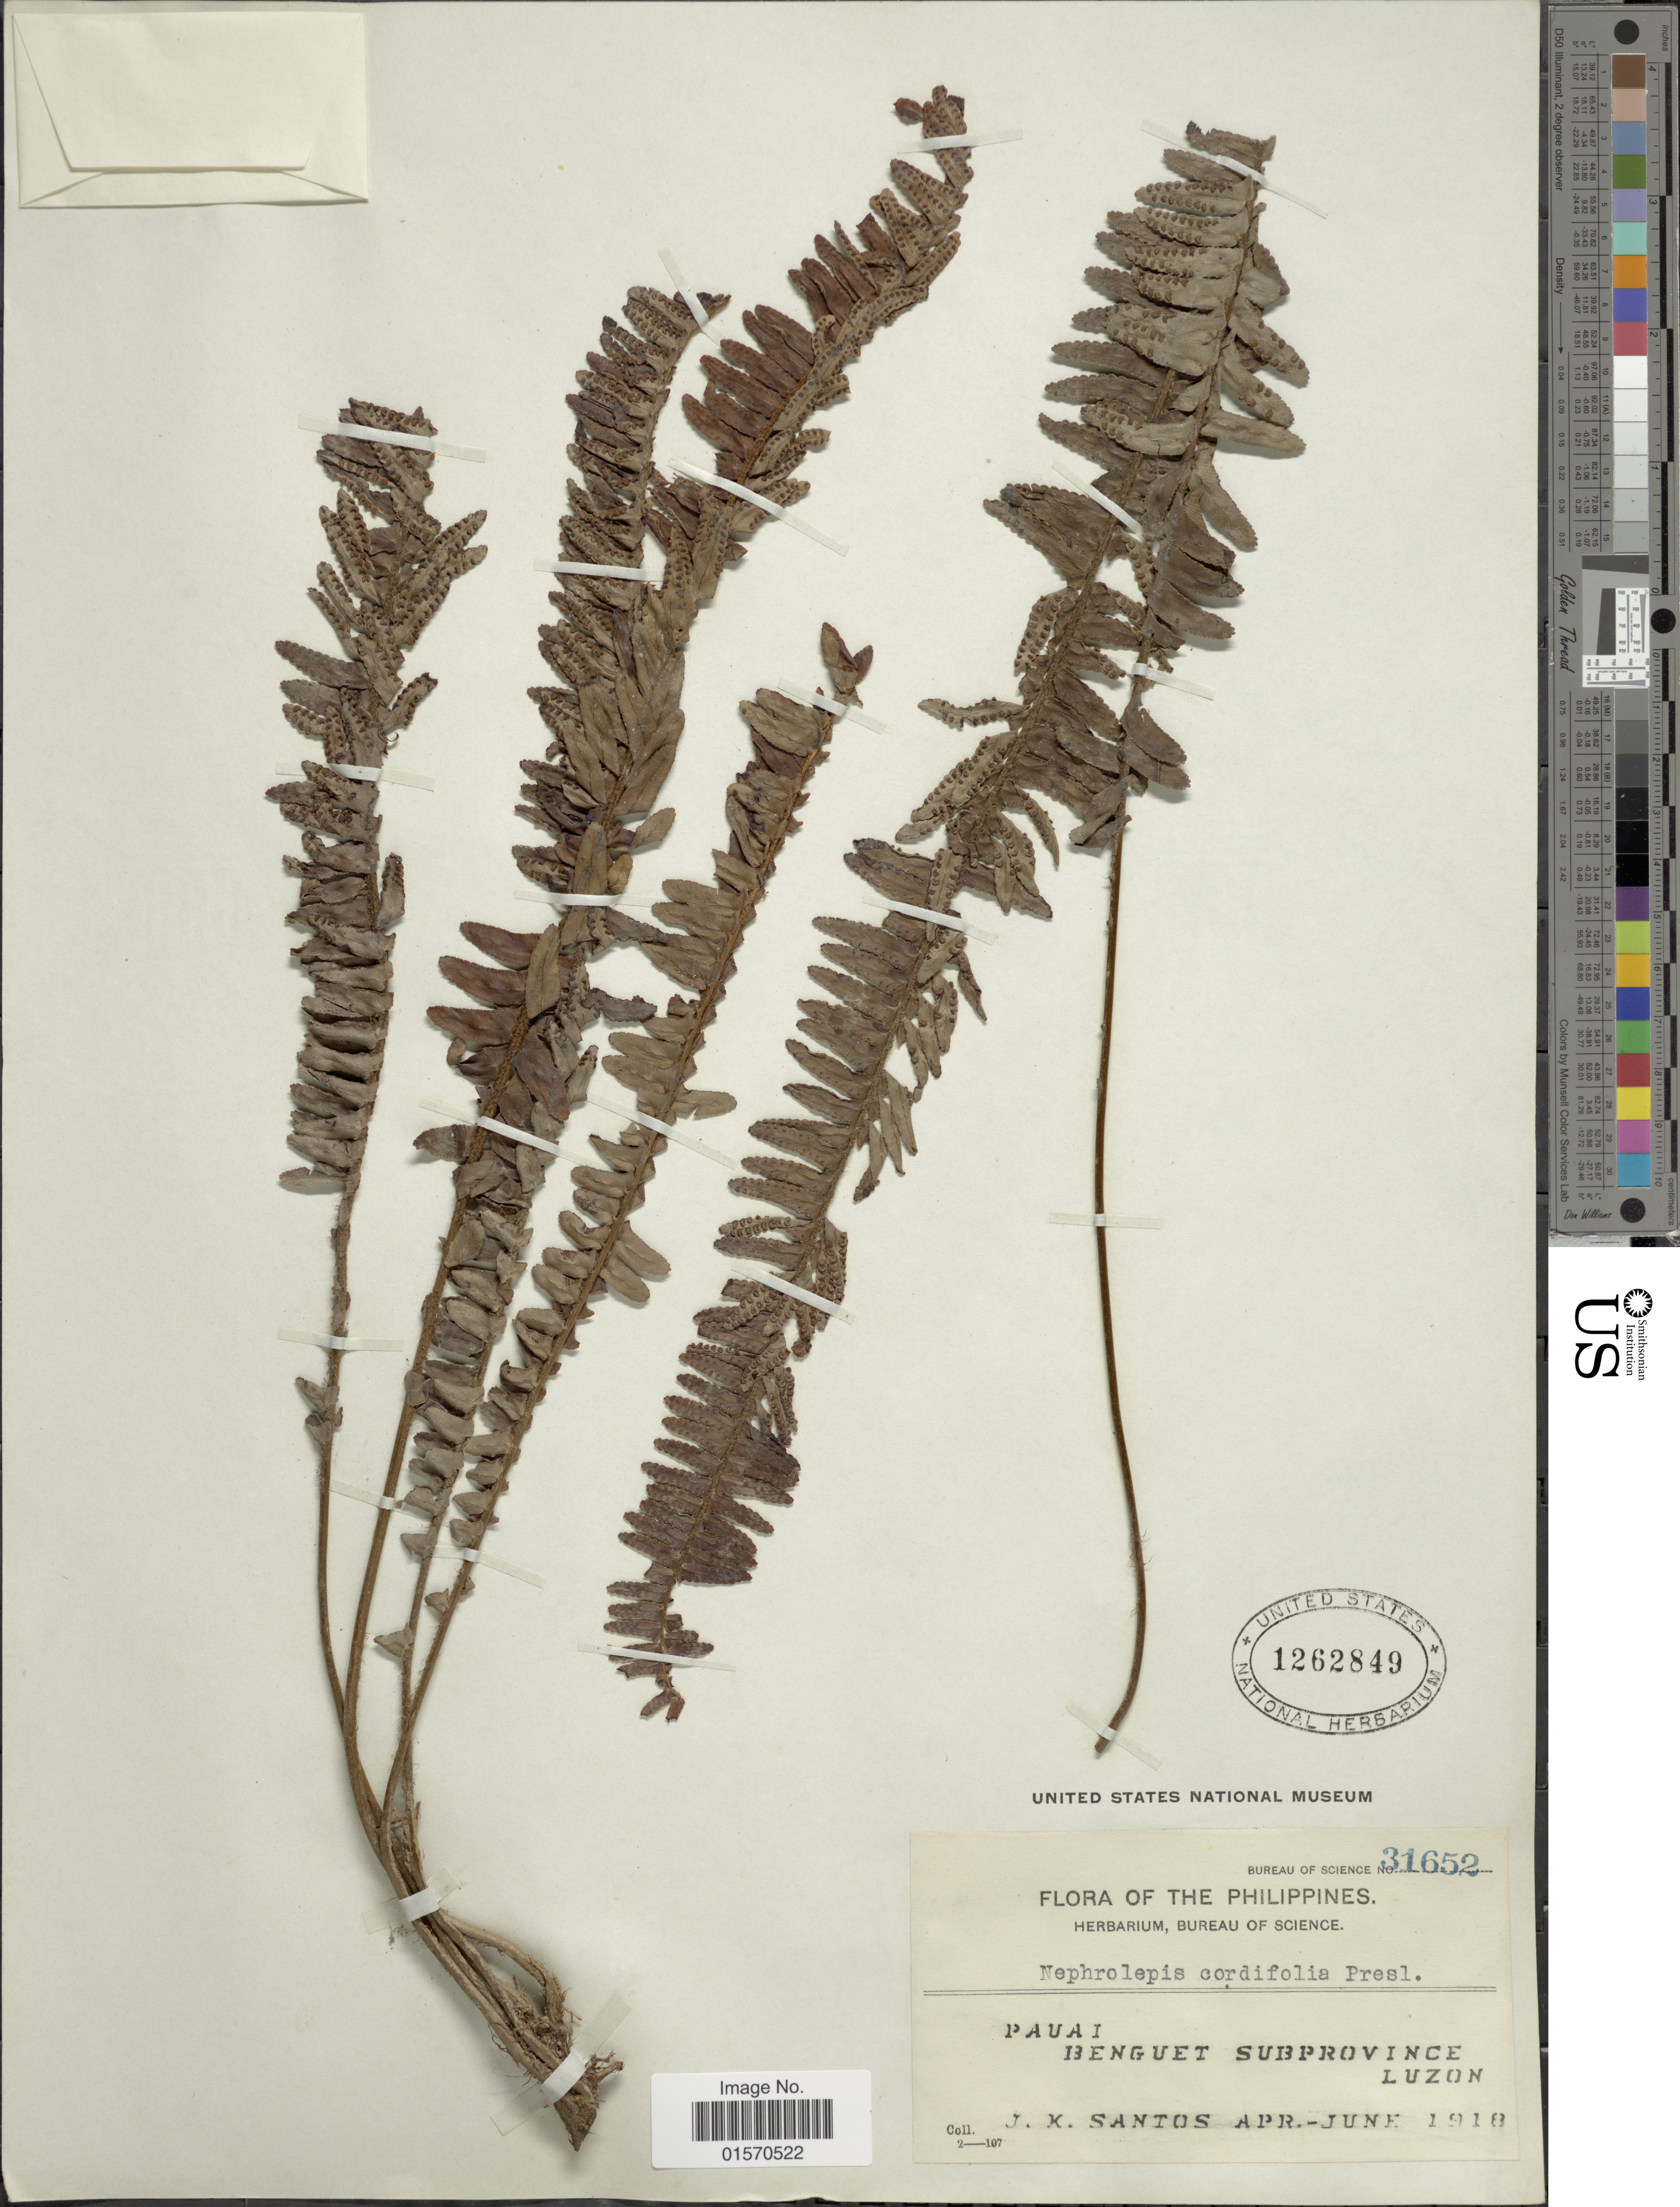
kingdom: Plantae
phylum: Tracheophyta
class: Polypodiopsida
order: Polypodiales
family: Nephrolepidaceae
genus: Nephrolepis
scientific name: Nephrolepis cordifolia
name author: (L.) C. Presl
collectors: J. K. Santos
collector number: Bureau of Science 31652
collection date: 1918-04/1918-06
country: Philippines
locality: Pauai. Benguet Subprovince, Luzon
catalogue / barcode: US 1262849